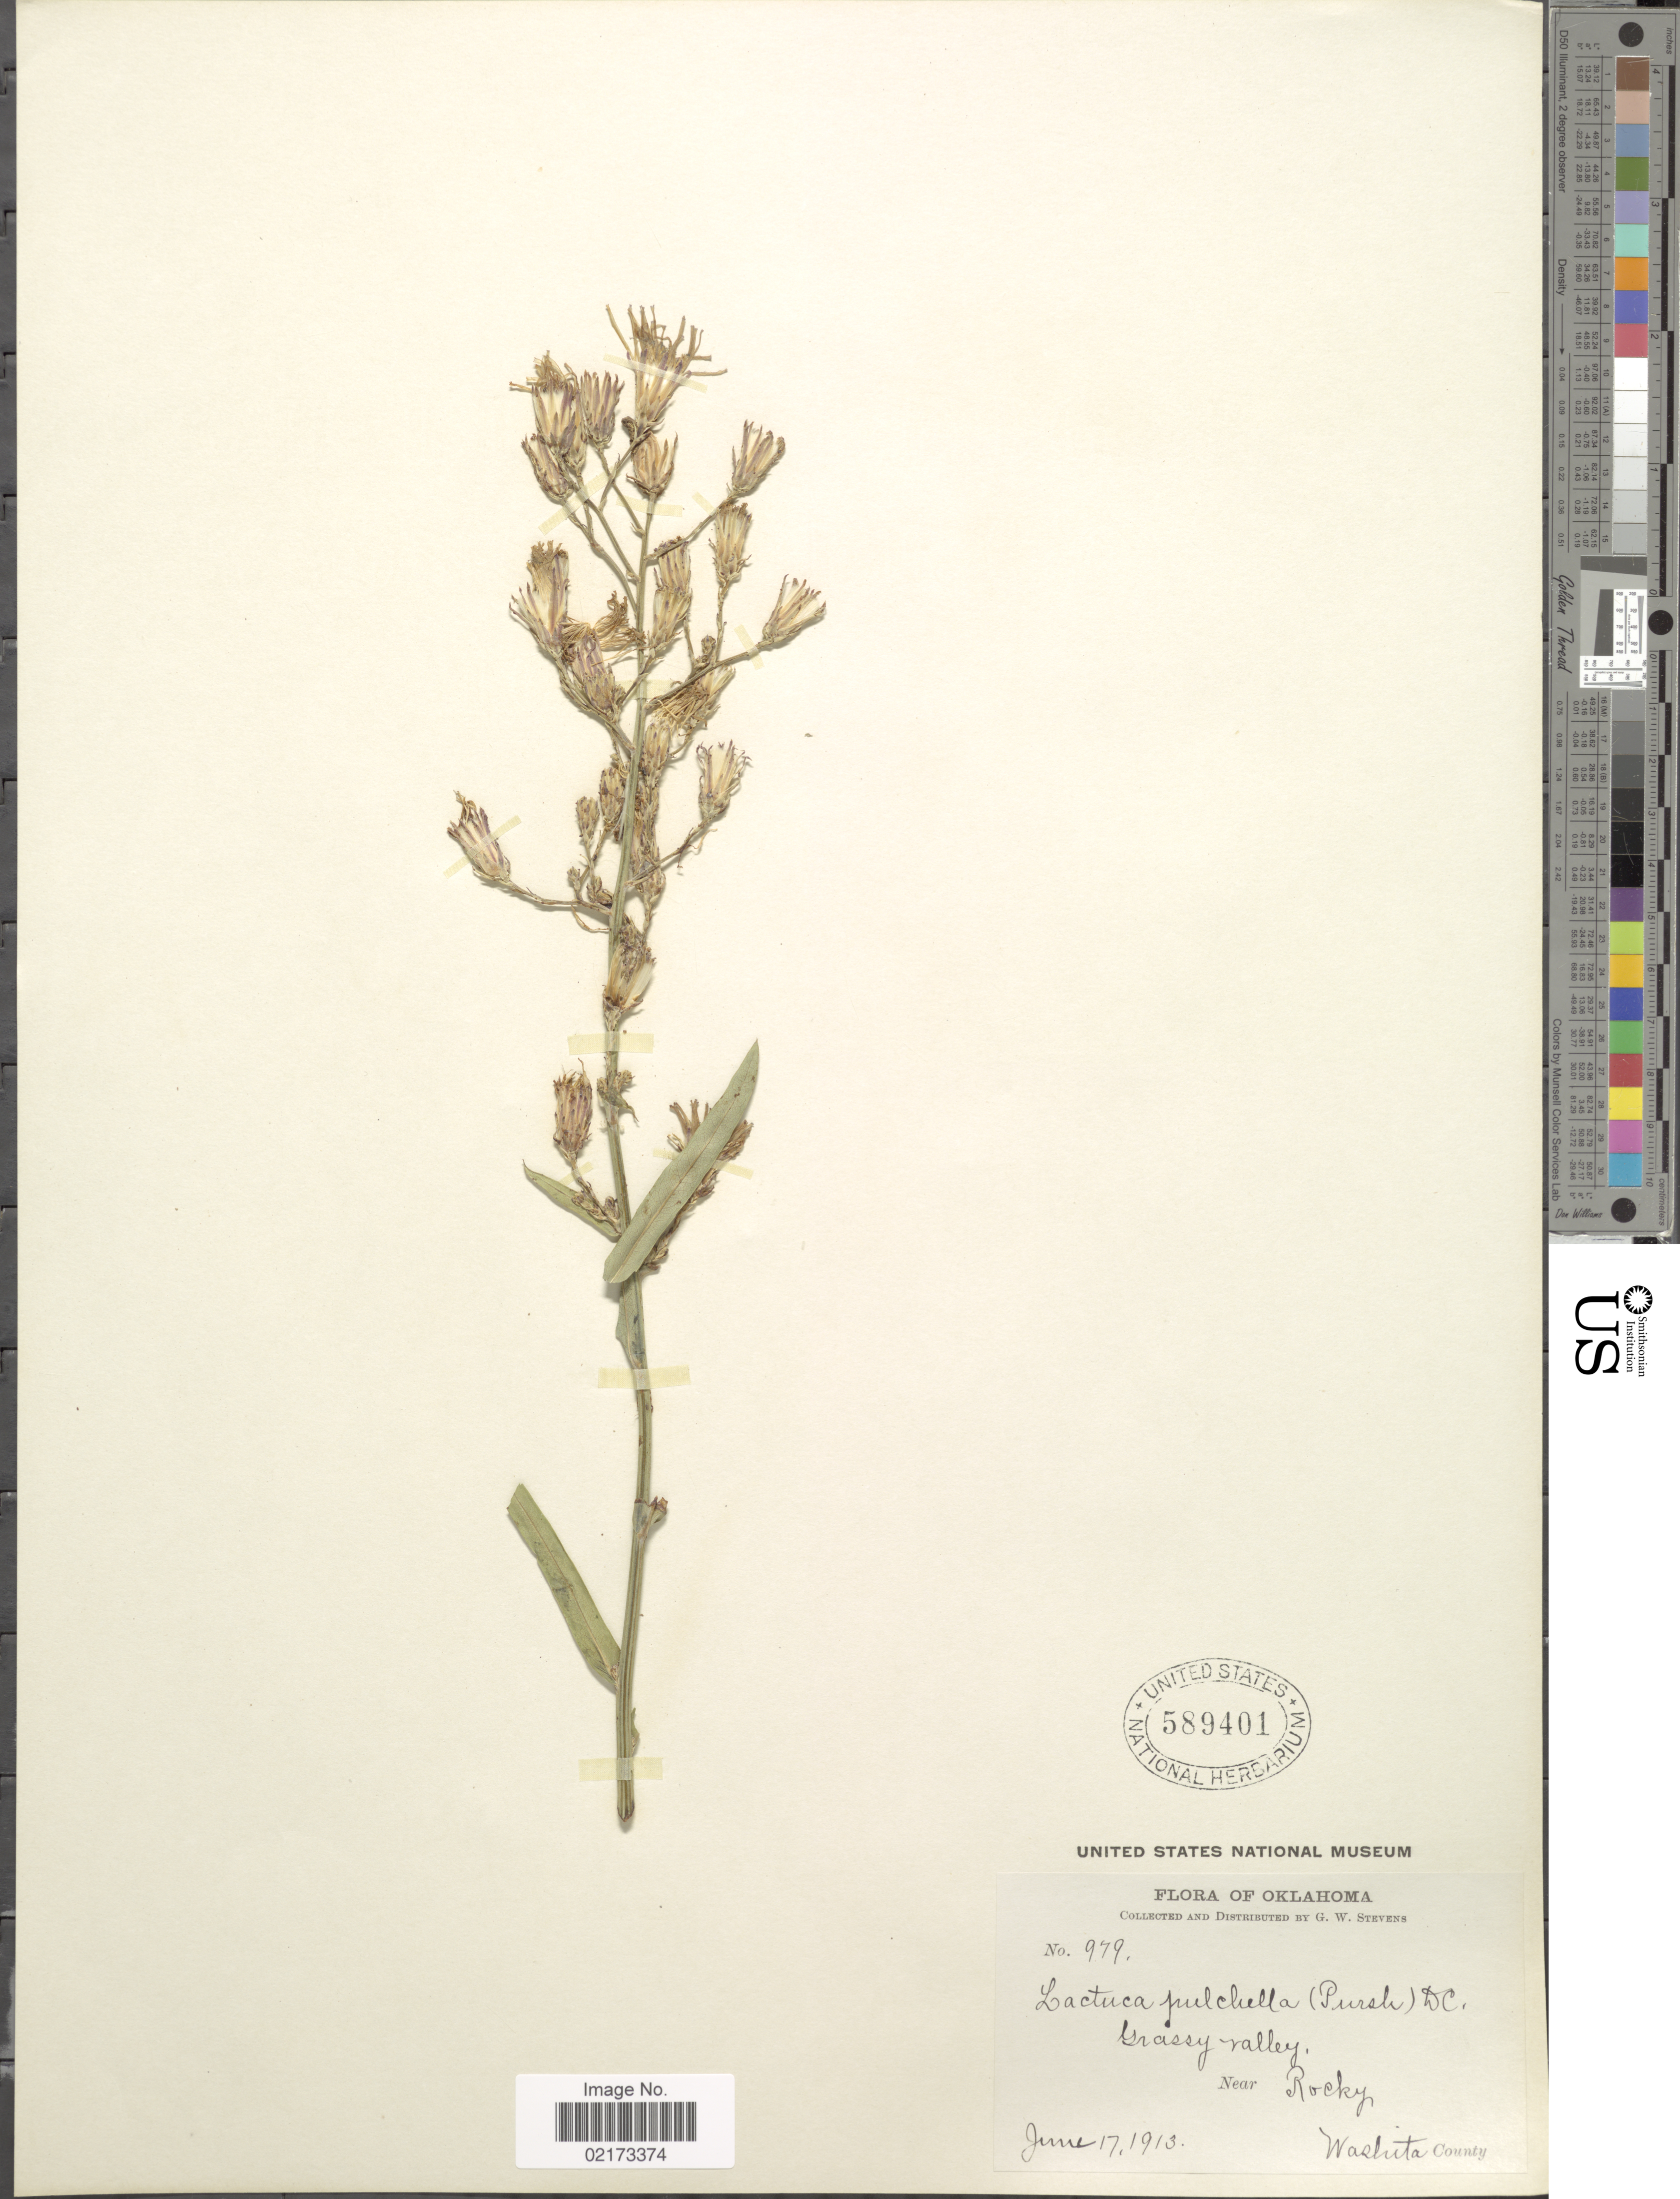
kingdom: Plantae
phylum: Tracheophyta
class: Magnoliopsida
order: Asterales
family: Asteraceae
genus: Lactuca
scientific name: Lactuca tatarica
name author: (L.) C.A. Mey.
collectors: G. W. Stevens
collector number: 979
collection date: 1913-06-17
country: United States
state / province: Oklahoma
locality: Near Rocky, Washita County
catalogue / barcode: US 589401